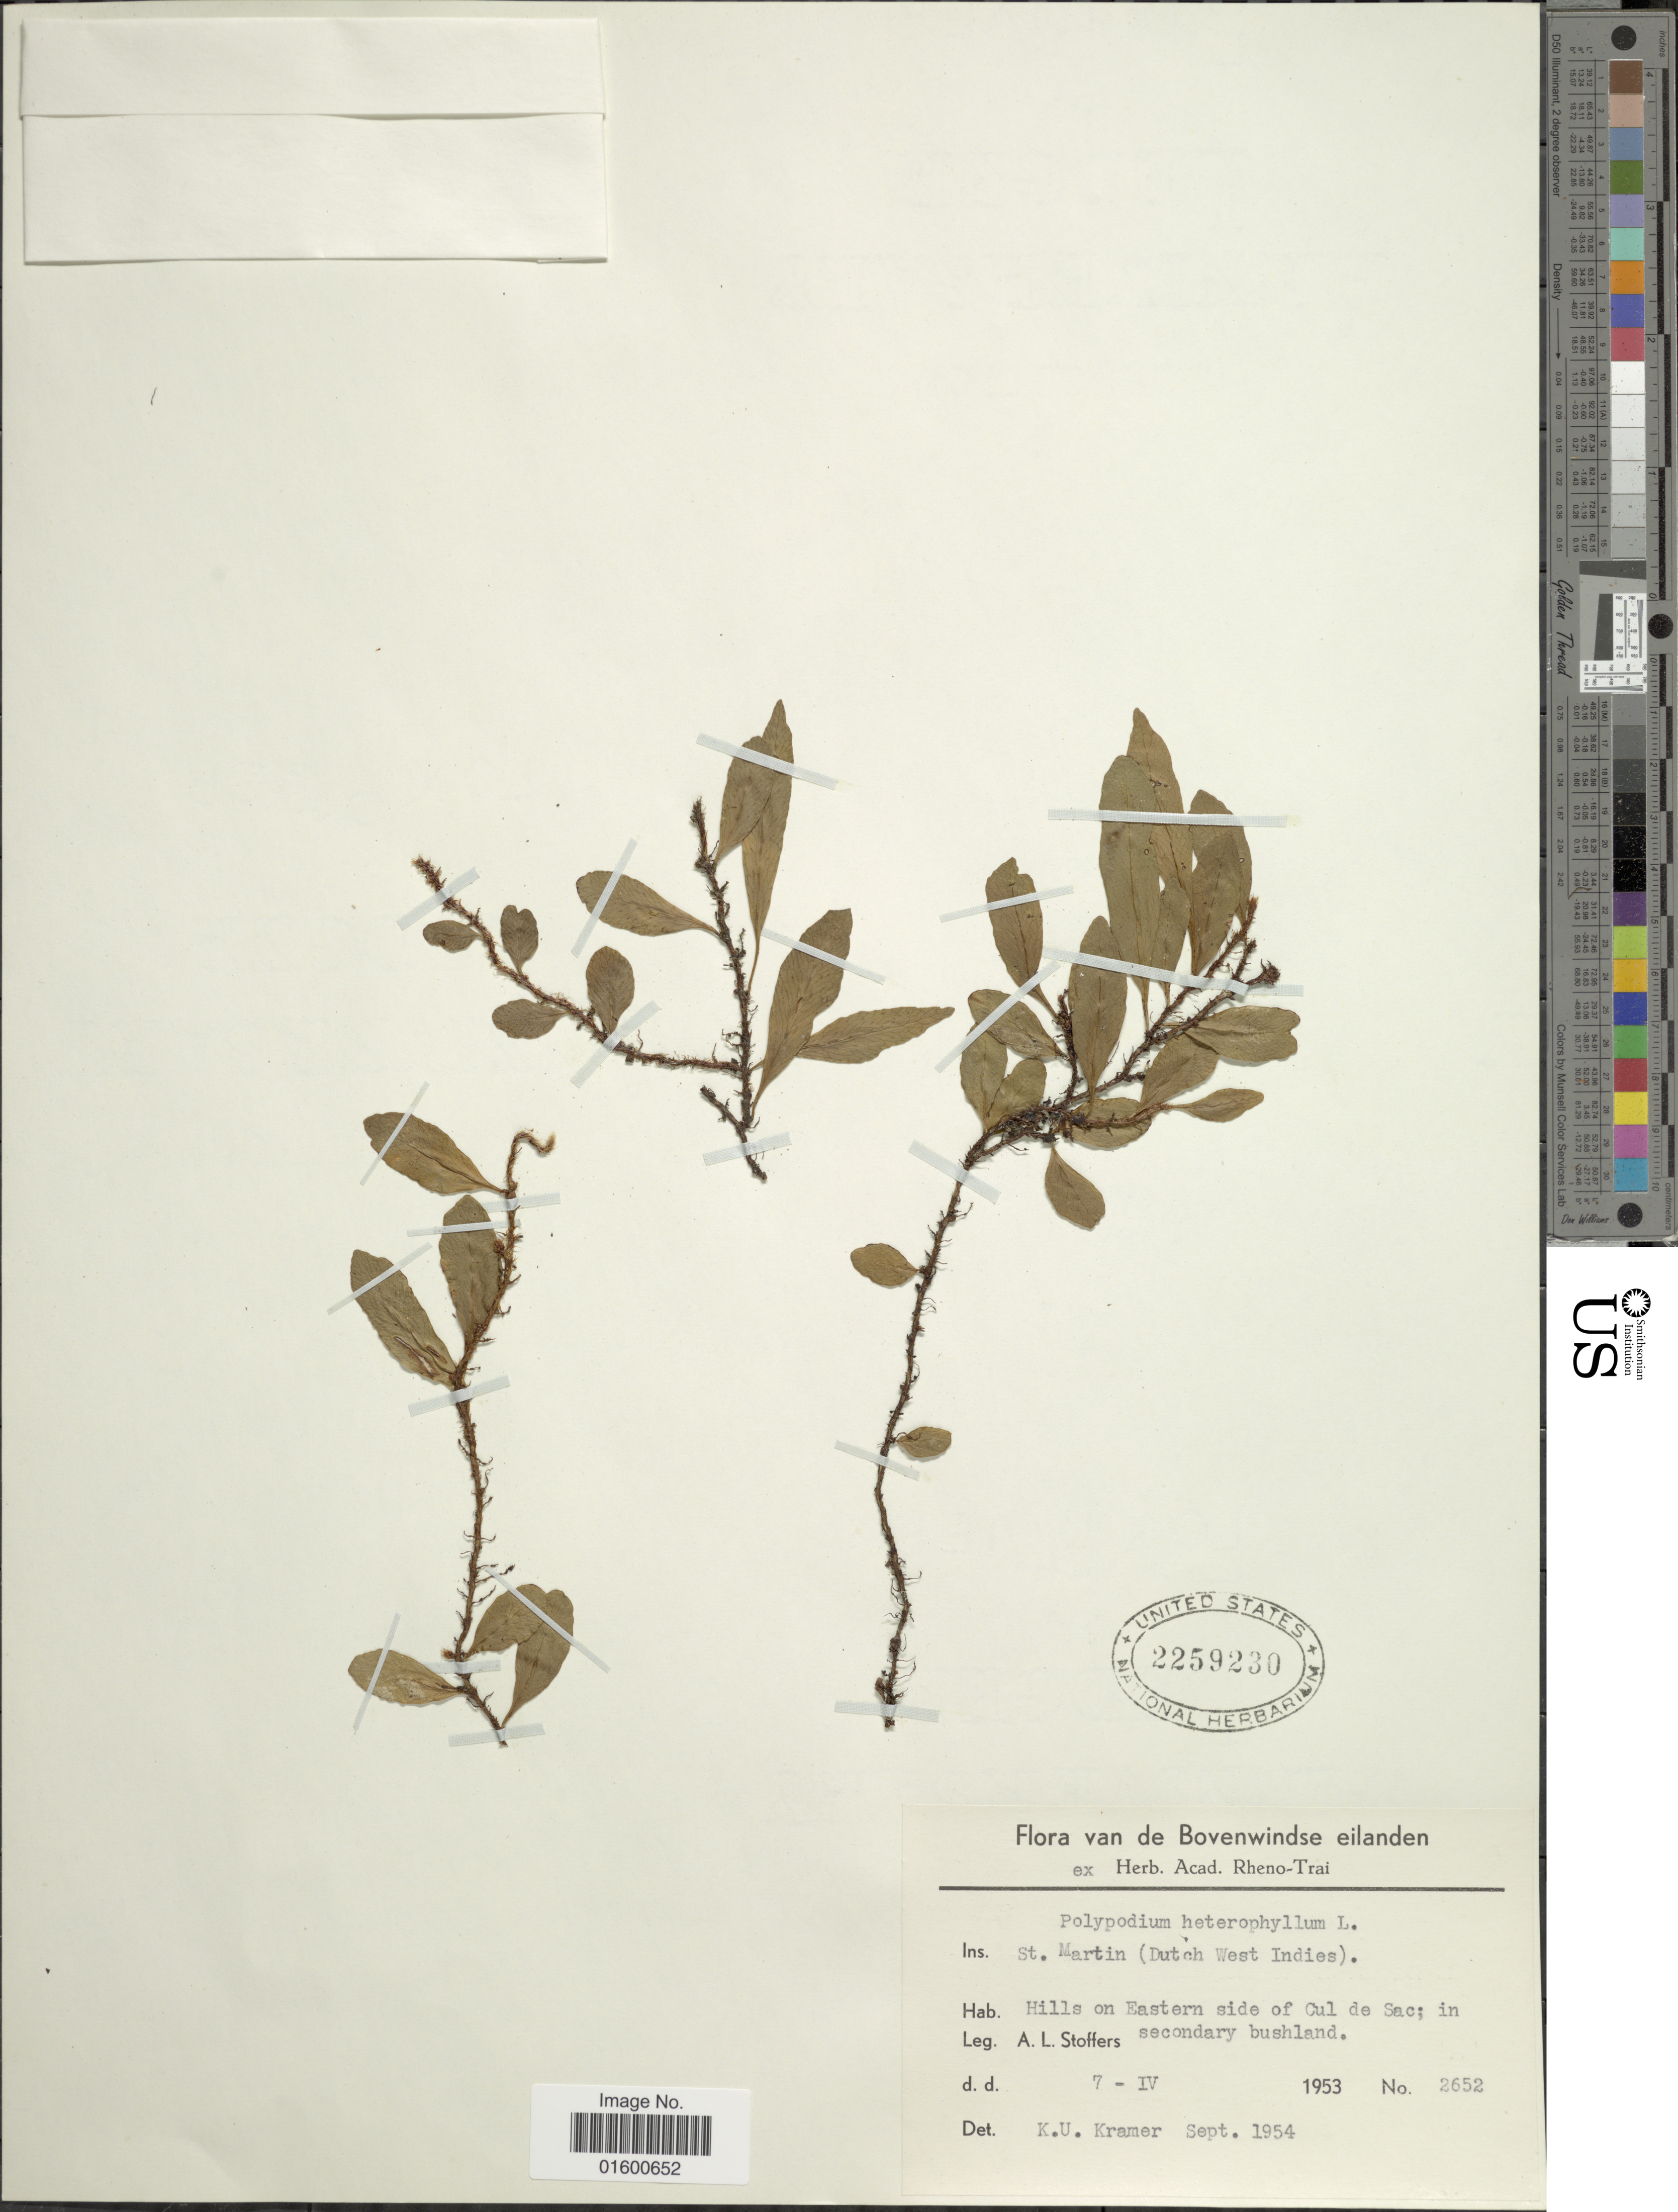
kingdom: Plantae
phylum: Tracheophyta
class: Polypodiopsida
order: Polypodiales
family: Polypodiaceae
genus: Microgramma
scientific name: Microgramma heterophylla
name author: (L.) Wherry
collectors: A. Stoffers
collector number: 2652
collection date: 1953-04-07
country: Sint Maartin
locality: Bovenwindse eilanden, Ins. St. Martin (Dutch West Indies), hills on eastern side of Cul de Sac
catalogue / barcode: US 2259230